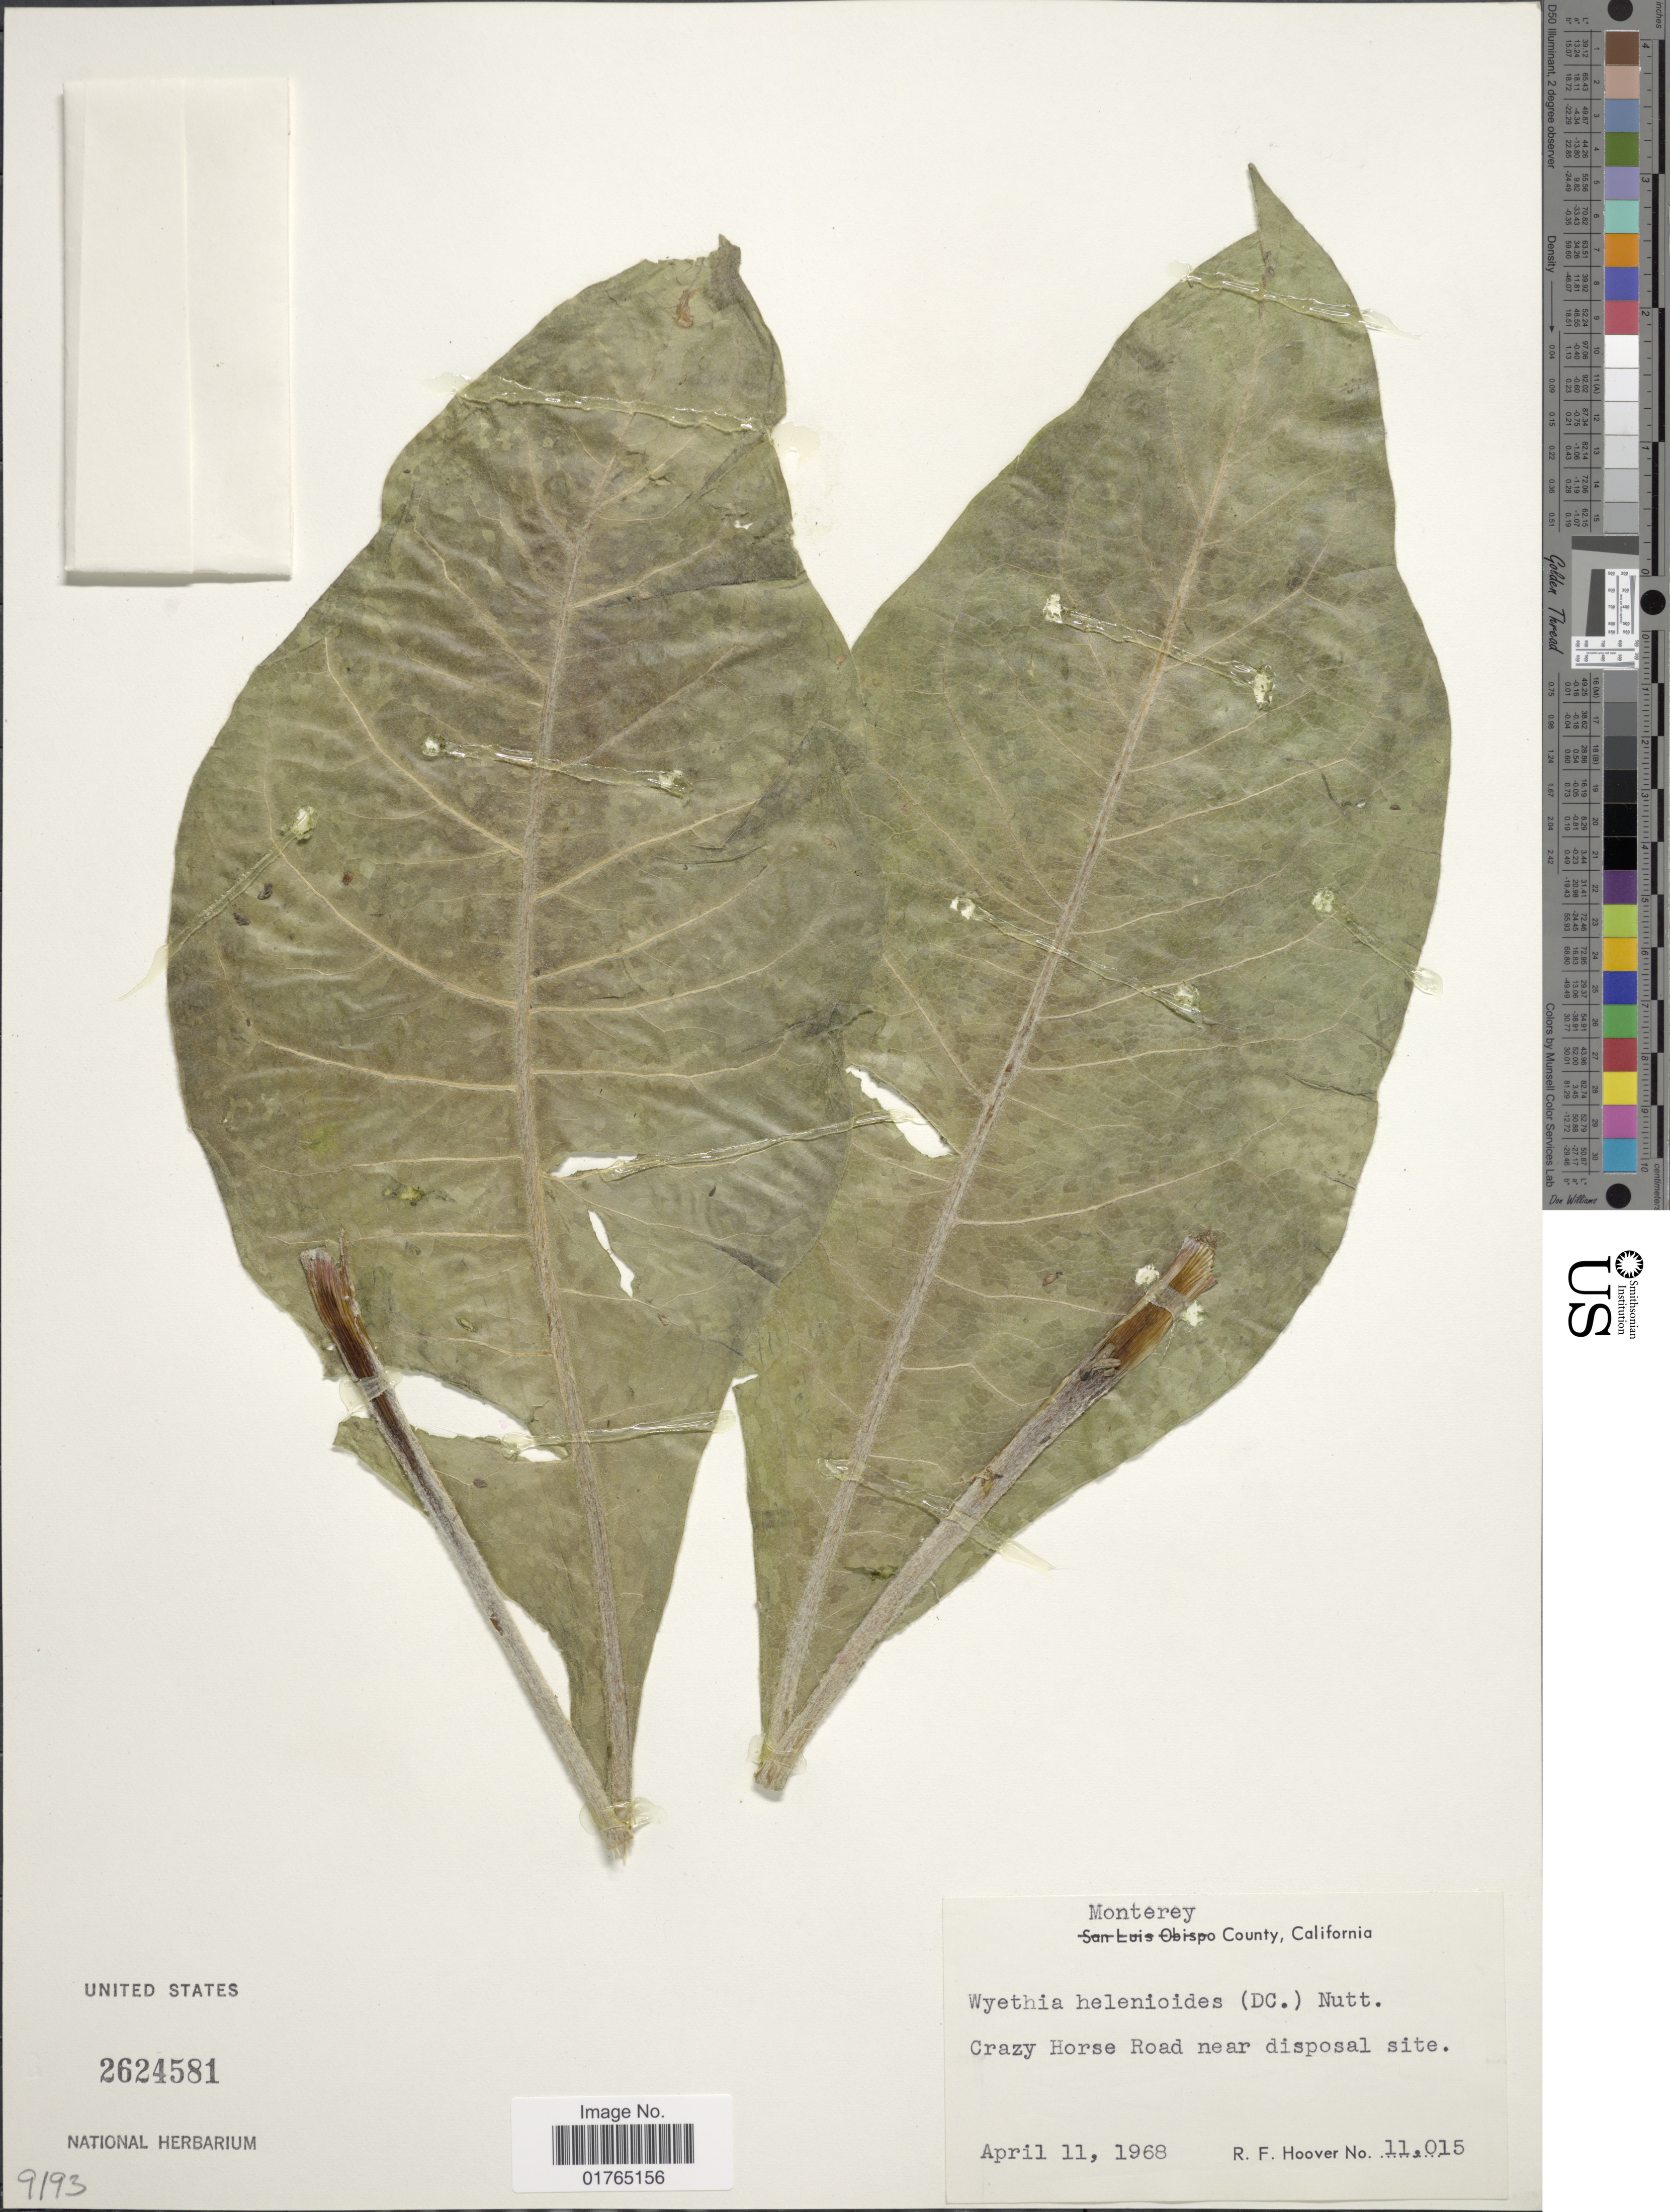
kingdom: Plantae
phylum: Tracheophyta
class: Magnoliopsida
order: Asterales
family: Asteraceae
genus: Wyethia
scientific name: Wyethia helenioides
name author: (DC.) Nutt.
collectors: R. F. Hoover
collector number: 11015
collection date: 1968-04-11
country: United States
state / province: California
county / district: Monterey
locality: Monterey County, Crazy Horse Road near disposal site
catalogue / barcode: US 2624581